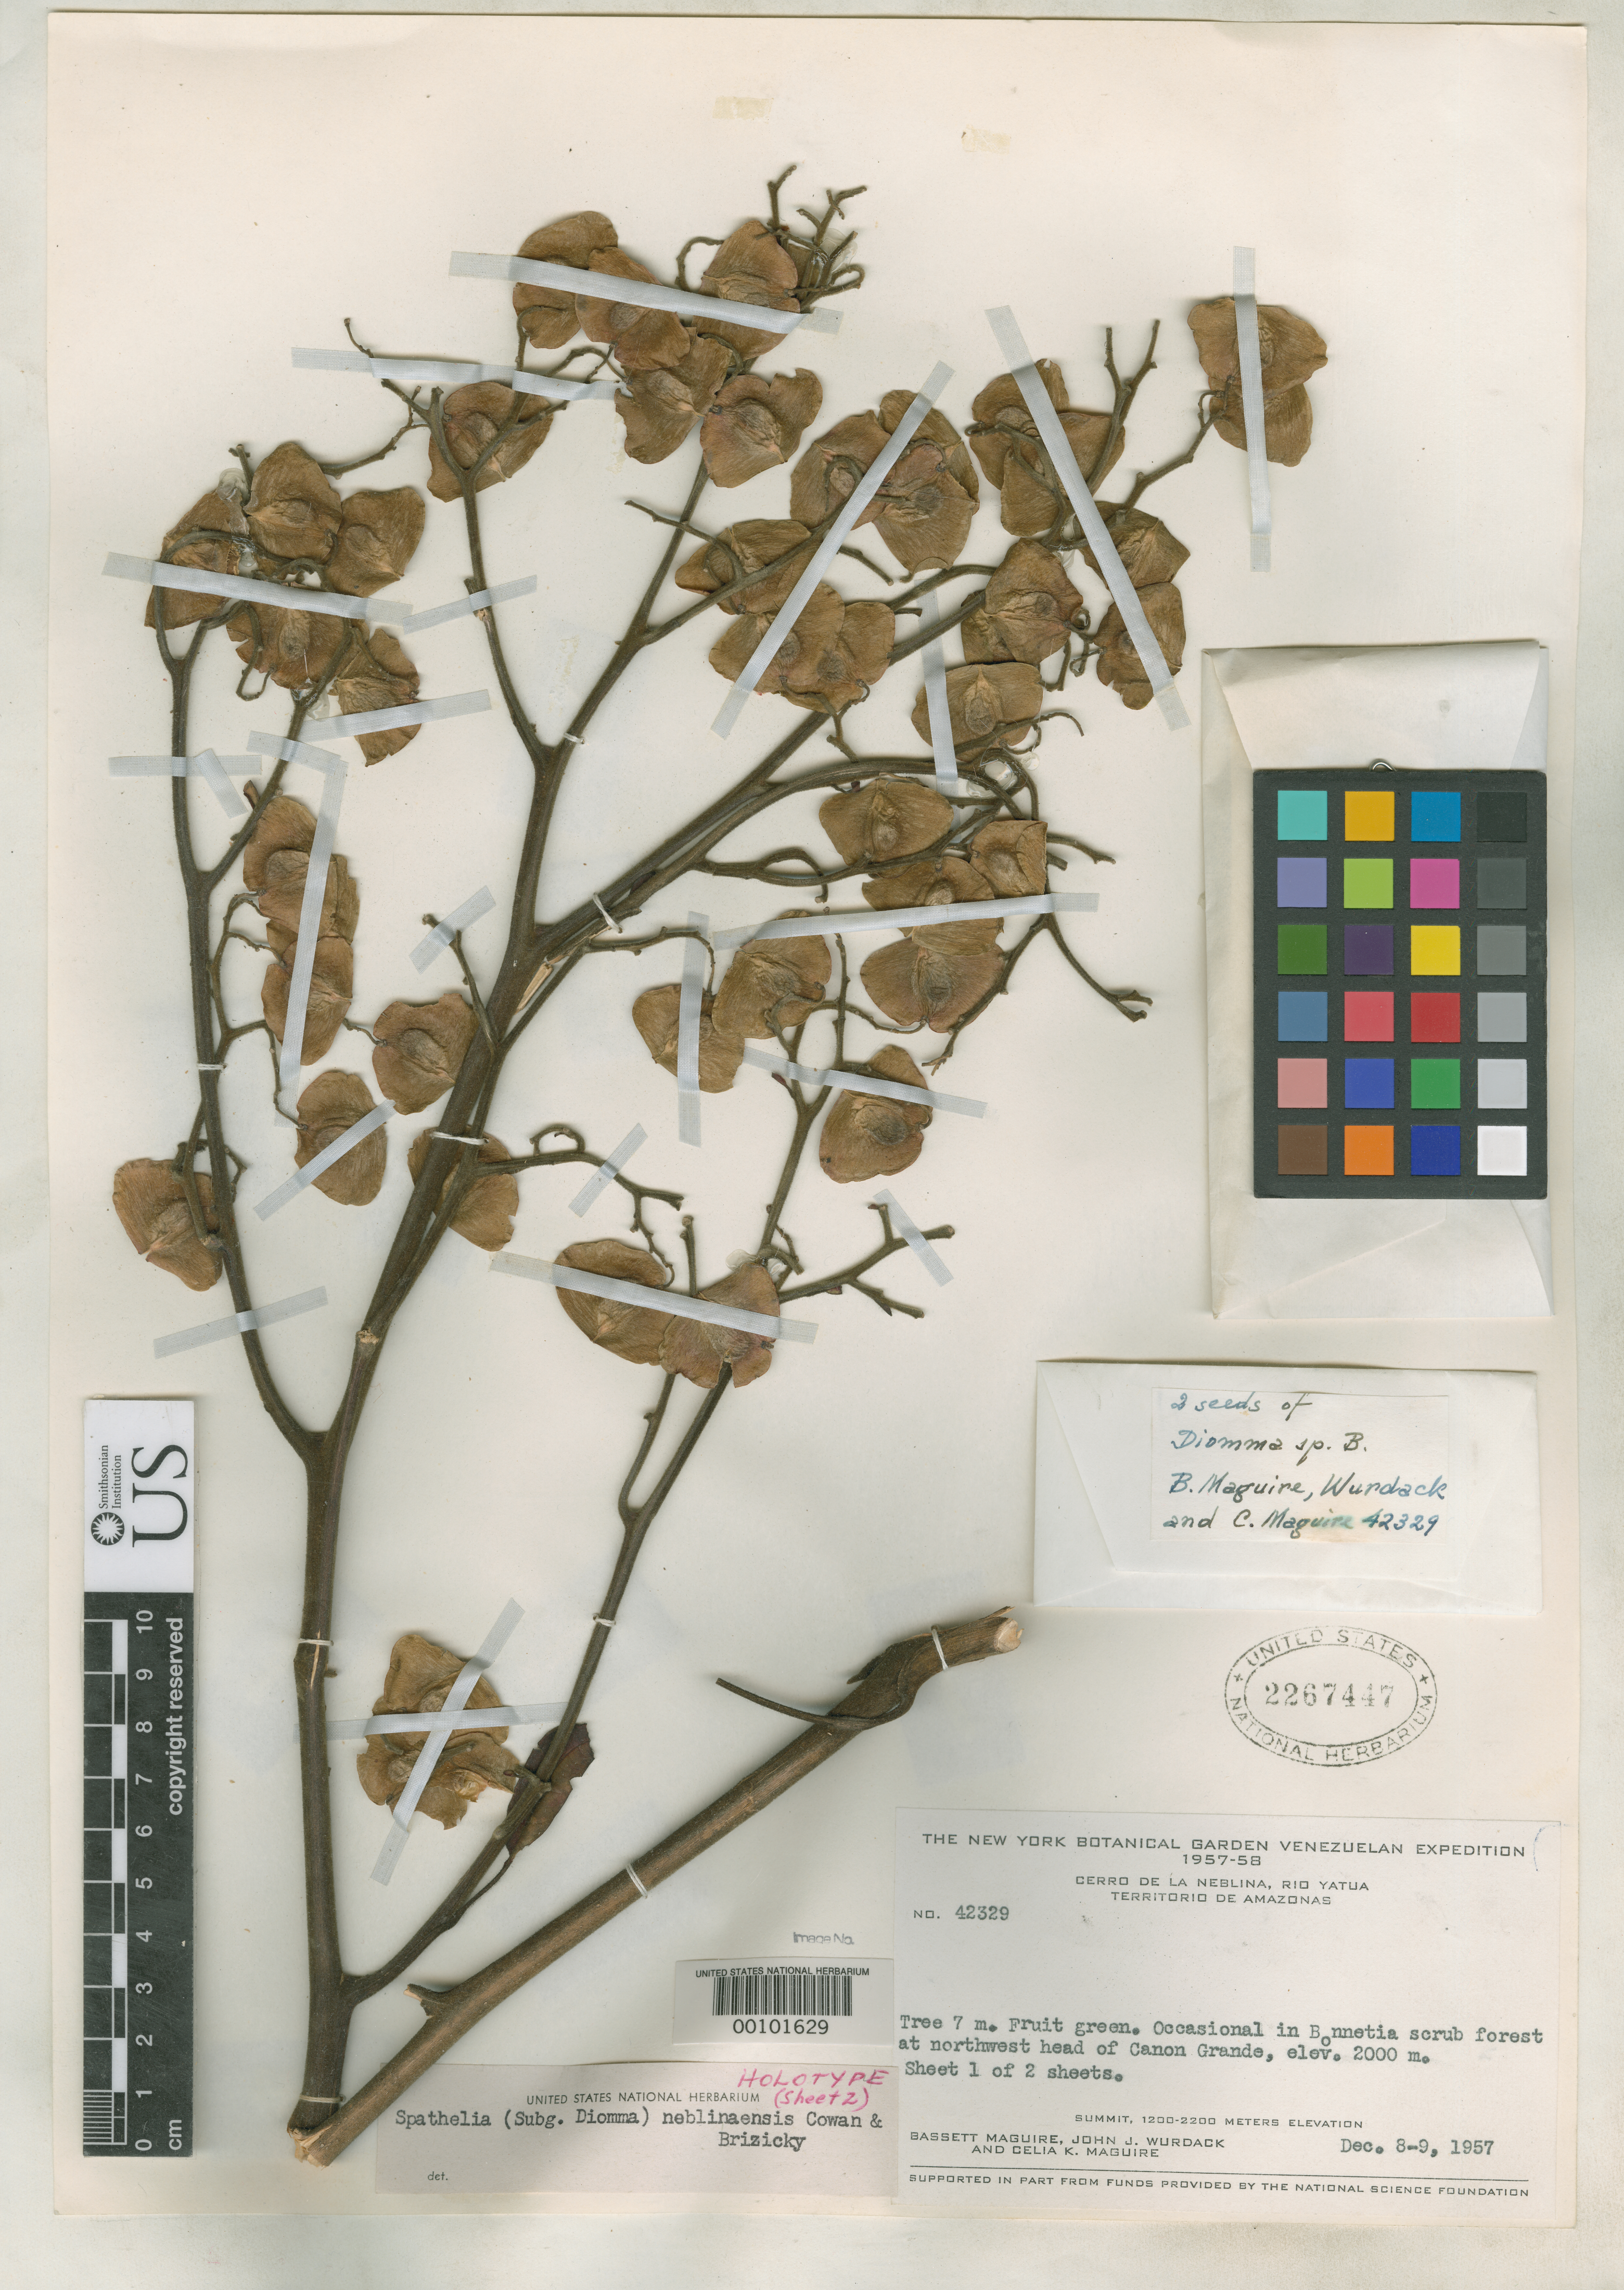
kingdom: Plantae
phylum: Tracheophyta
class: Magnoliopsida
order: Sapindales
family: Rutaceae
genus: Spathelia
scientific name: Spathelia neblinaensis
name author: R.S. Cowan & Brizicky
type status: Holotype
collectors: B. Maguire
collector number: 42329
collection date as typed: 08 Dec 1957 to 09 Dec 1957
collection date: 1957-12-08/1957-12-09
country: Venezuela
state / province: Amazonas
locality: Cerro de la Neblina, Rio Yatua.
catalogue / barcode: US 2267447